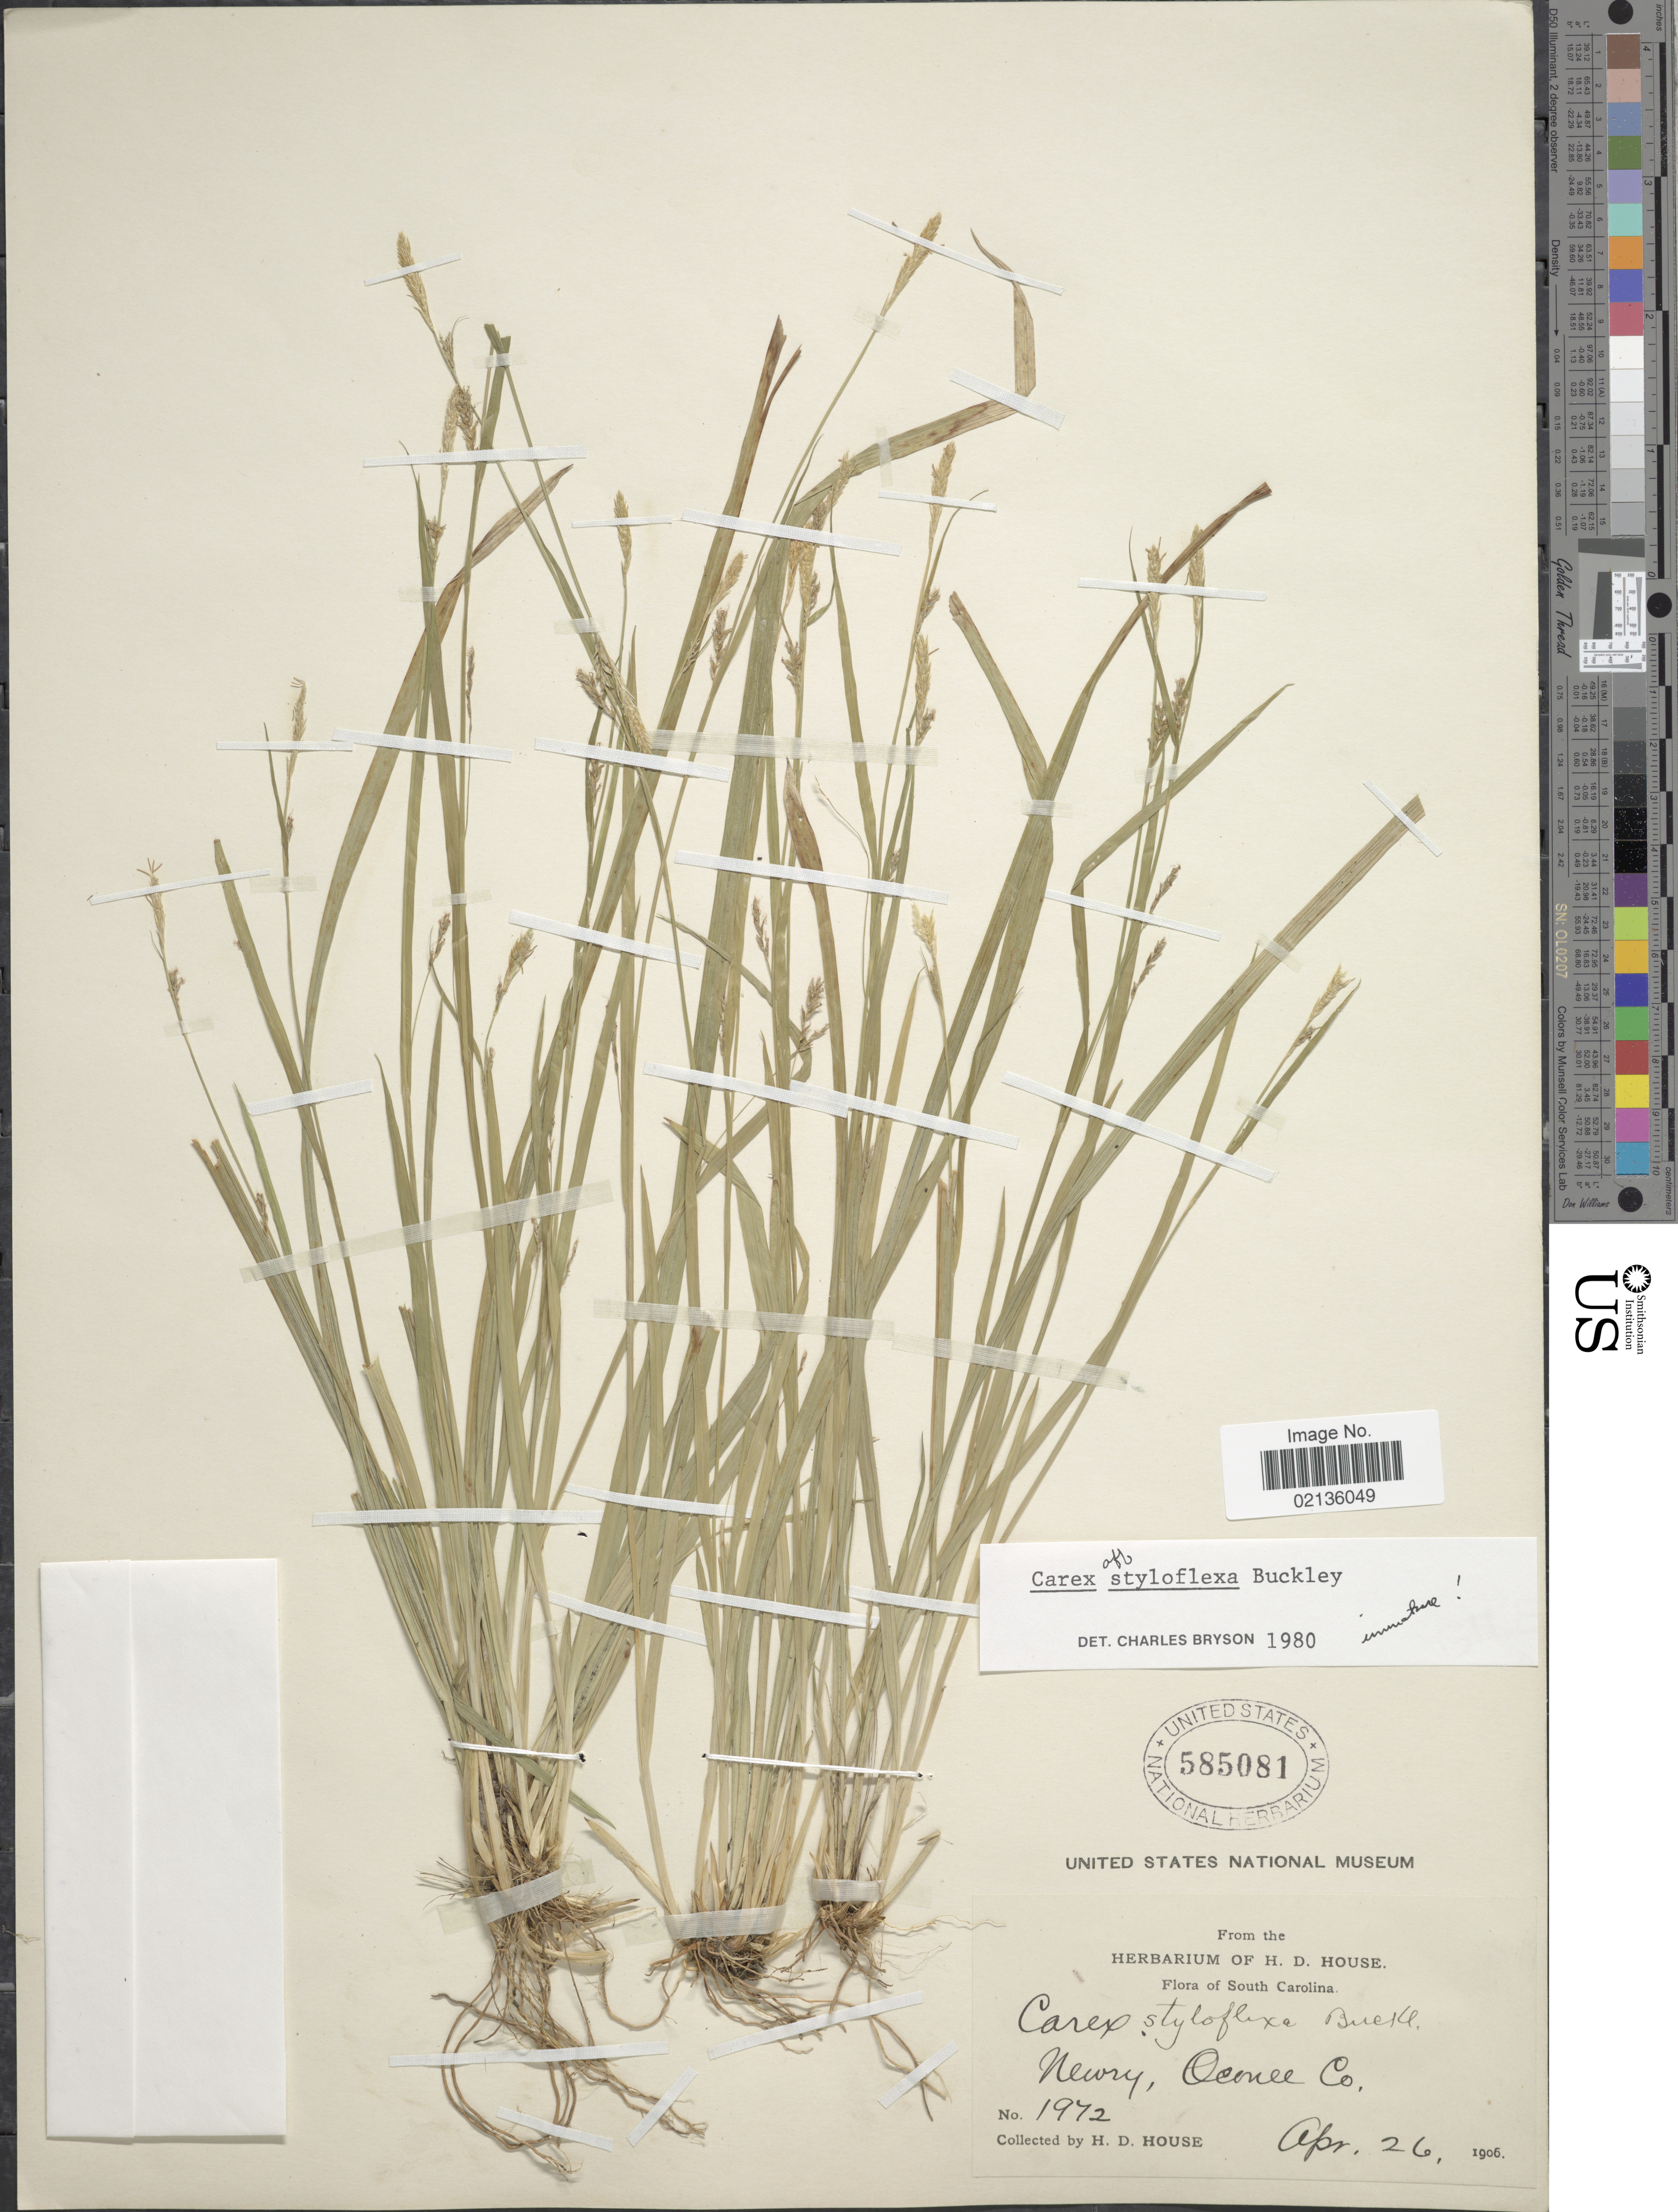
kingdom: Plantae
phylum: Tracheophyta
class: Liliopsida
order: Poales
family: Cyperaceae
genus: Carex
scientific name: Carex styloflexa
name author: Buckley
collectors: H. D. House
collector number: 1972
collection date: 1906-04-26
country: United States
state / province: South Carolina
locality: Newry, Oconee Co.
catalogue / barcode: US 585081